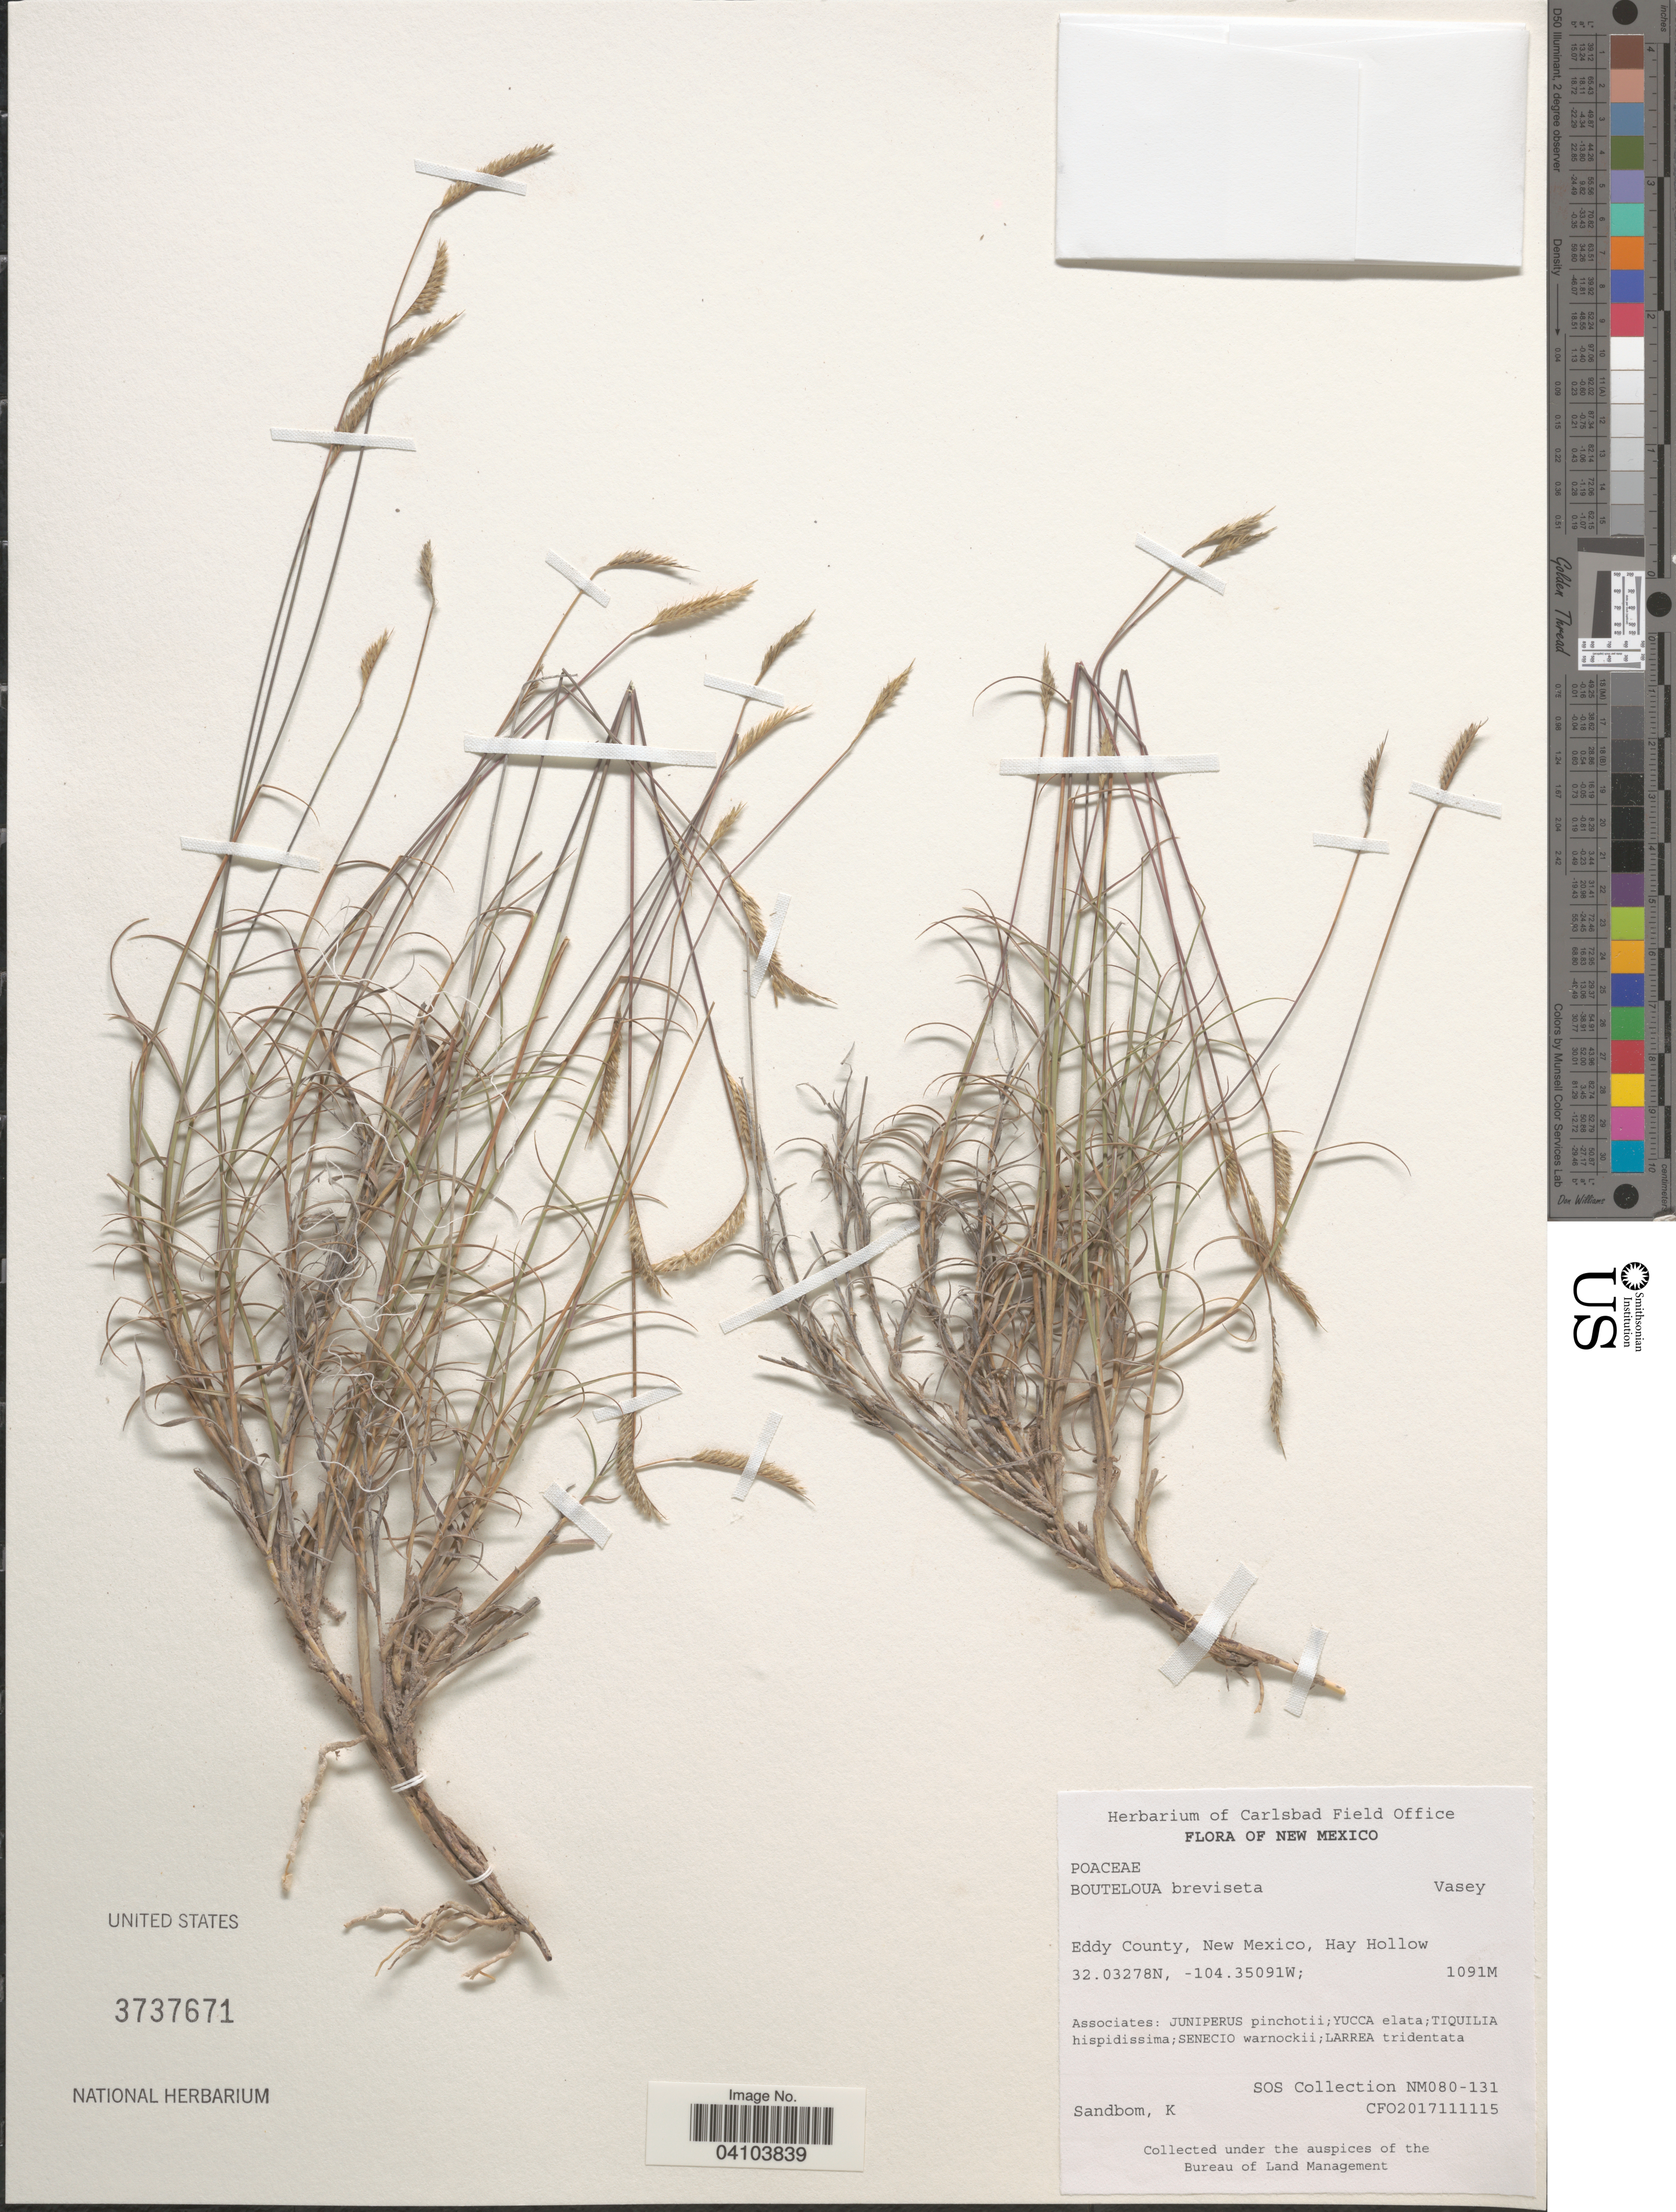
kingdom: Plantae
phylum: Tracheophyta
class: Liliopsida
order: Poales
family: Poaceae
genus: Bouteloua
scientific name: Bouteloua breviseta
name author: Vasey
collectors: K. Sandbom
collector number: CFO2017111115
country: United States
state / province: New Mexico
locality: Eddy County, Hay Hollow.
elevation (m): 1091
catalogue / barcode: US 3737671